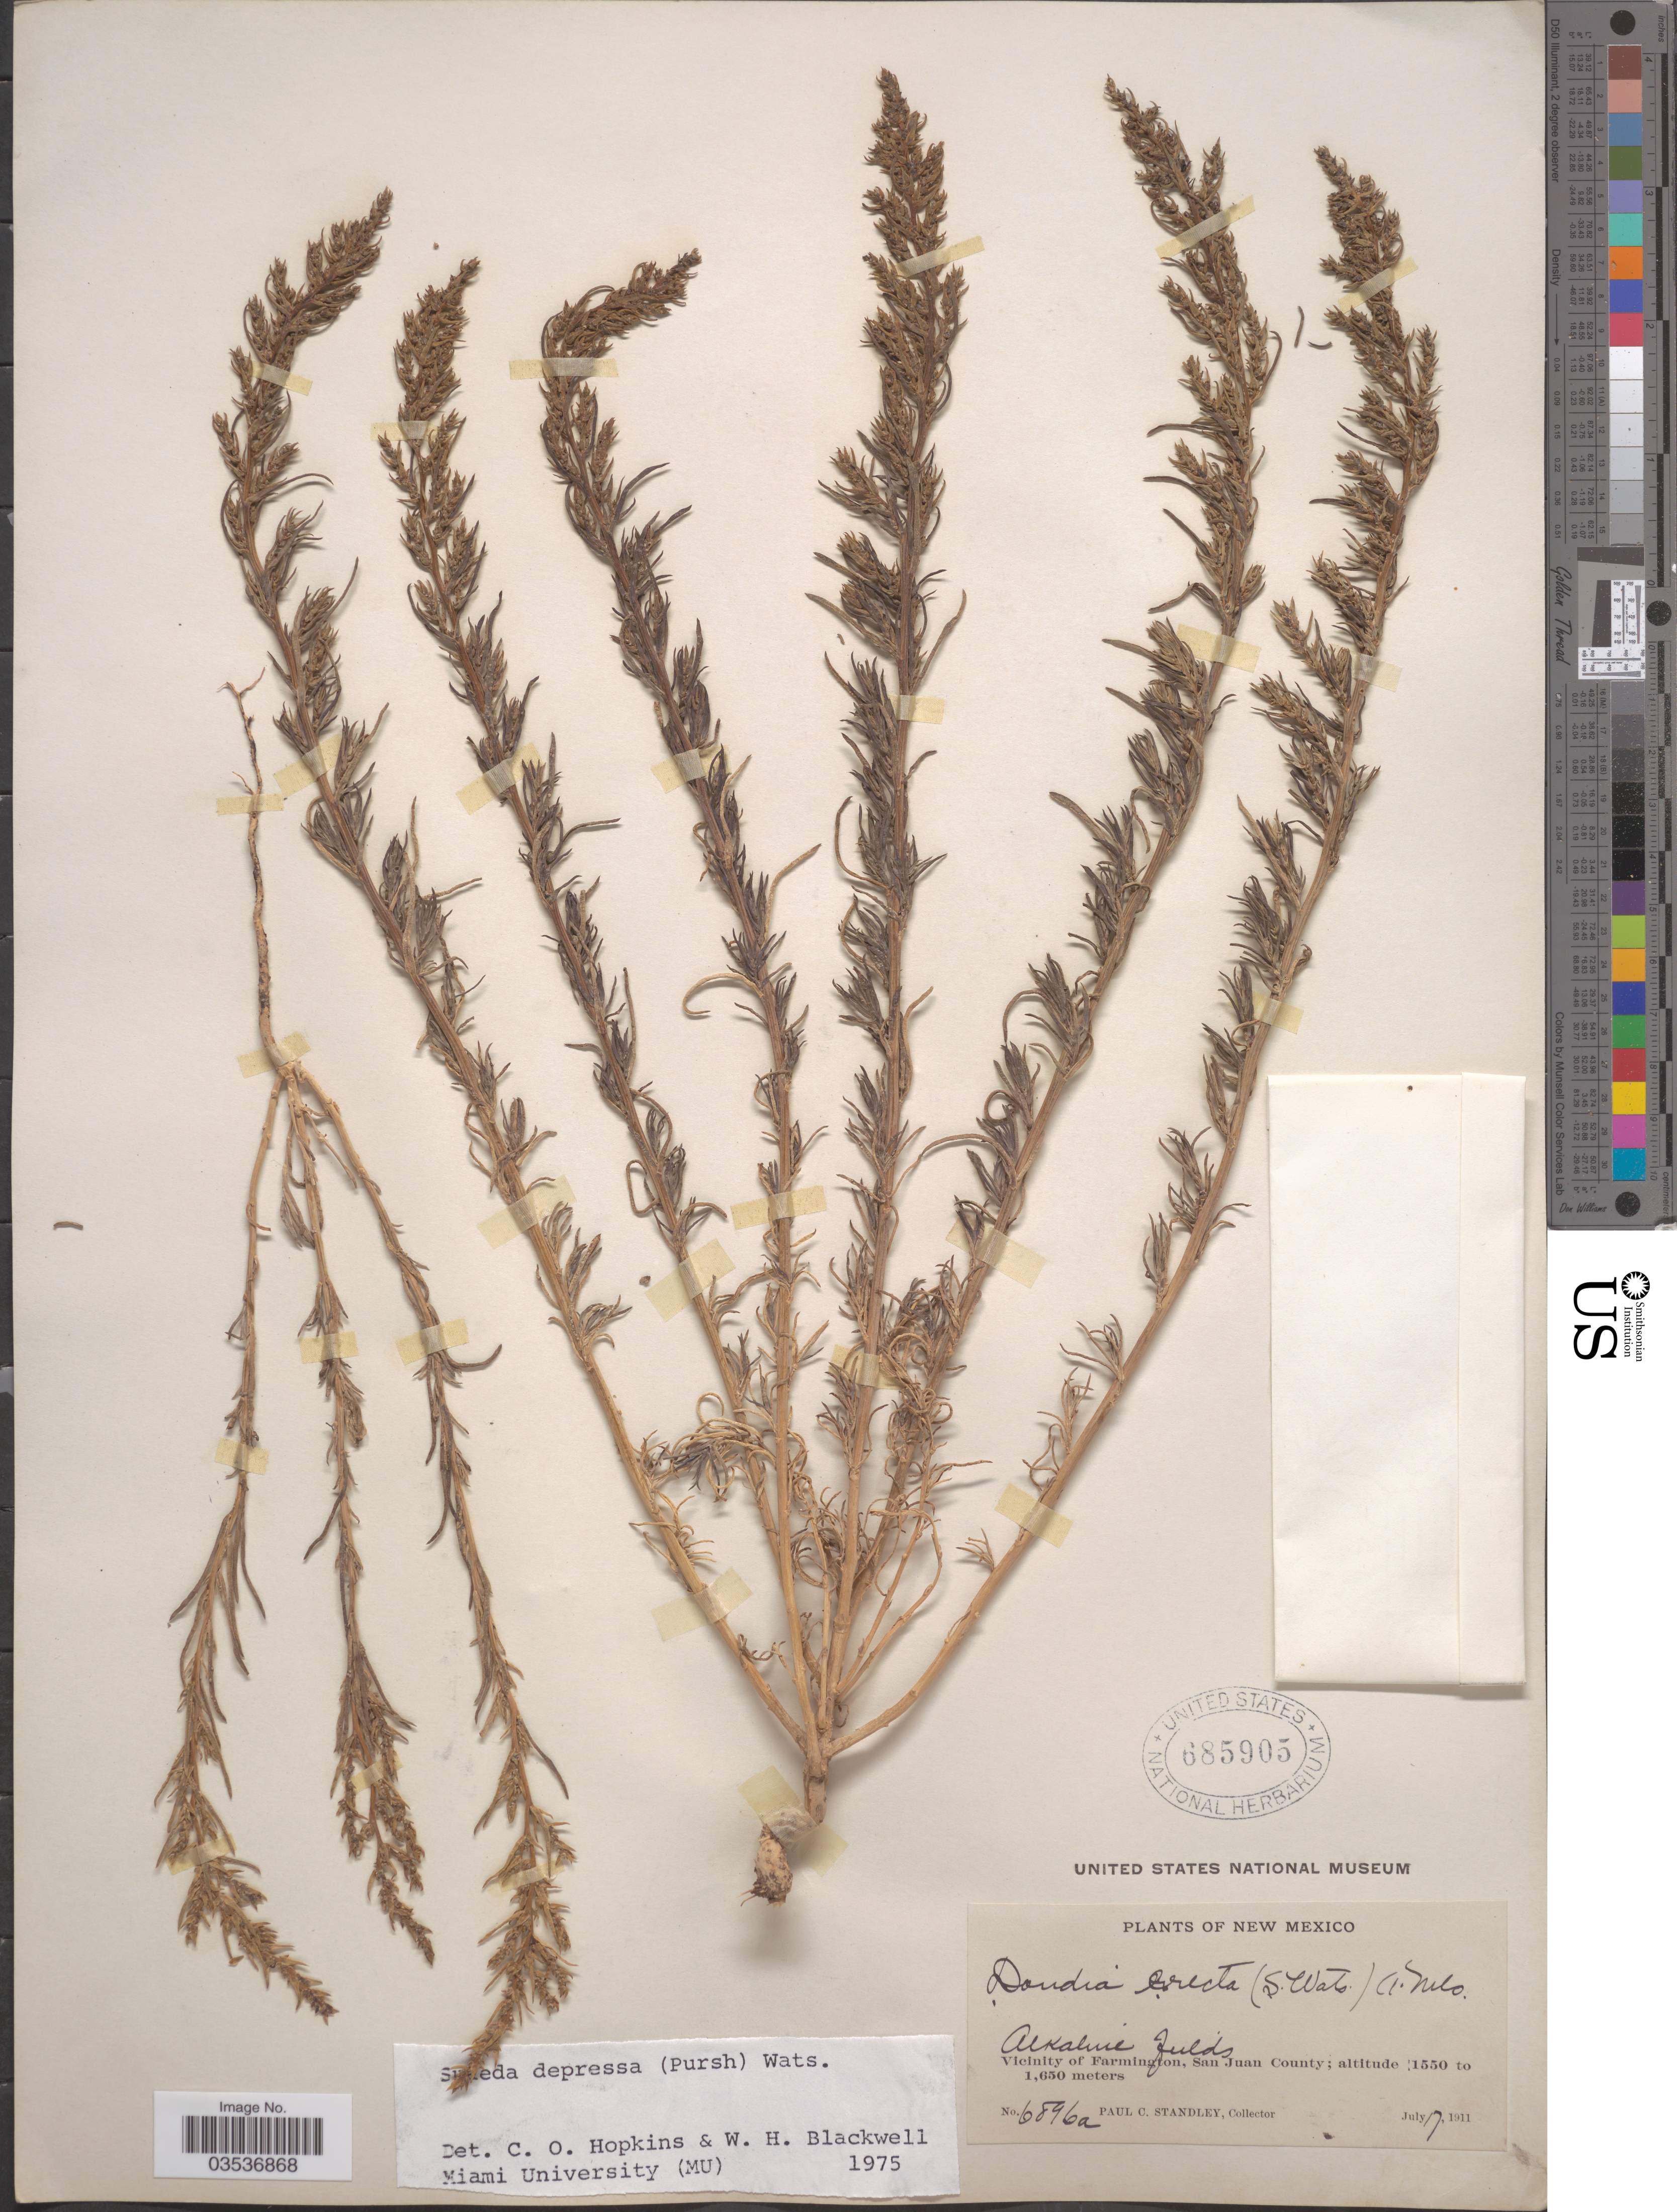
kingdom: Plantae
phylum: Tracheophyta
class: Magnoliopsida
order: Caryophyllales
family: Amaranthaceae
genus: Suaeda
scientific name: Suaeda depressa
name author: (Pursh) S. Watson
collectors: P. C. Standley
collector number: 6896a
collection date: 1911-07-17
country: United States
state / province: New Mexico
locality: Vicinity of Farmington, San Juan County.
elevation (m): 1550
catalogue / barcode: US 685905